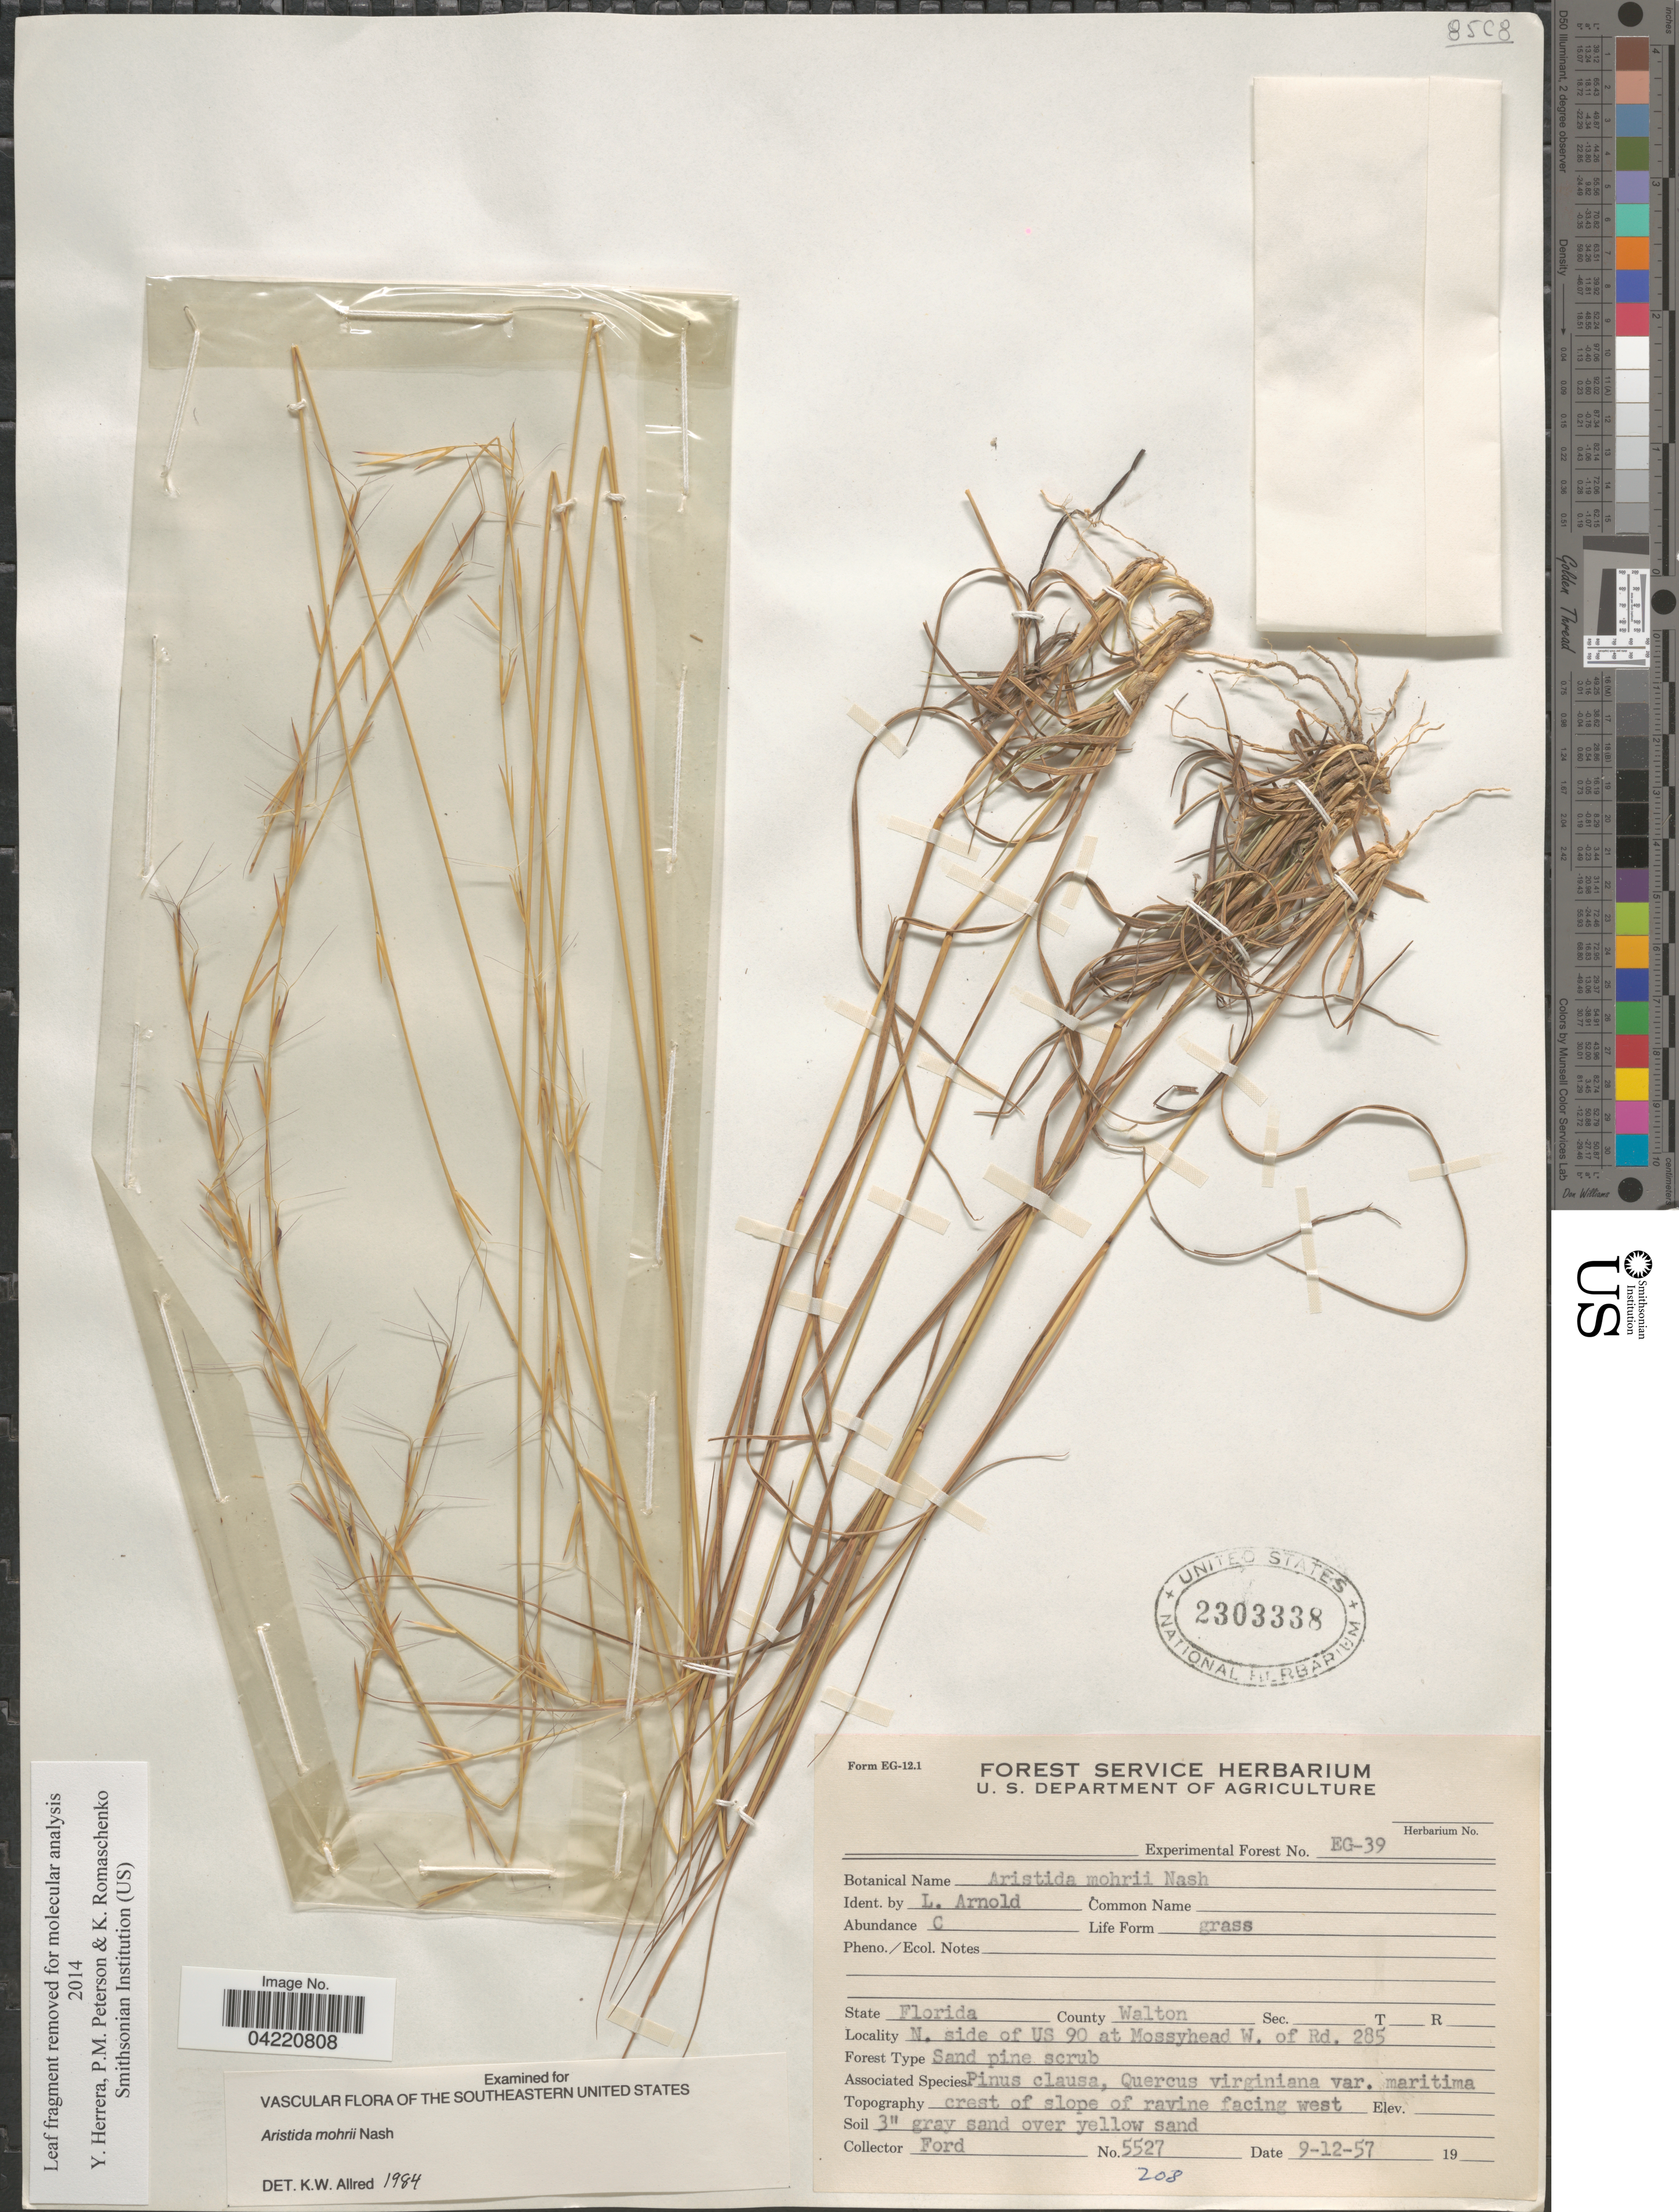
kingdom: Plantae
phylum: Tracheophyta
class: Liliopsida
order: Poales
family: Poaceae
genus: Aristida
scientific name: Aristida mohrii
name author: Nash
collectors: -. Ford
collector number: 5527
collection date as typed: Transcribed d/m/y: 12/9/57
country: United States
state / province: Florida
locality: County Walton. N. side of US 90 at Mossyhead W. of Rd. 285.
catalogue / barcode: US 2303338